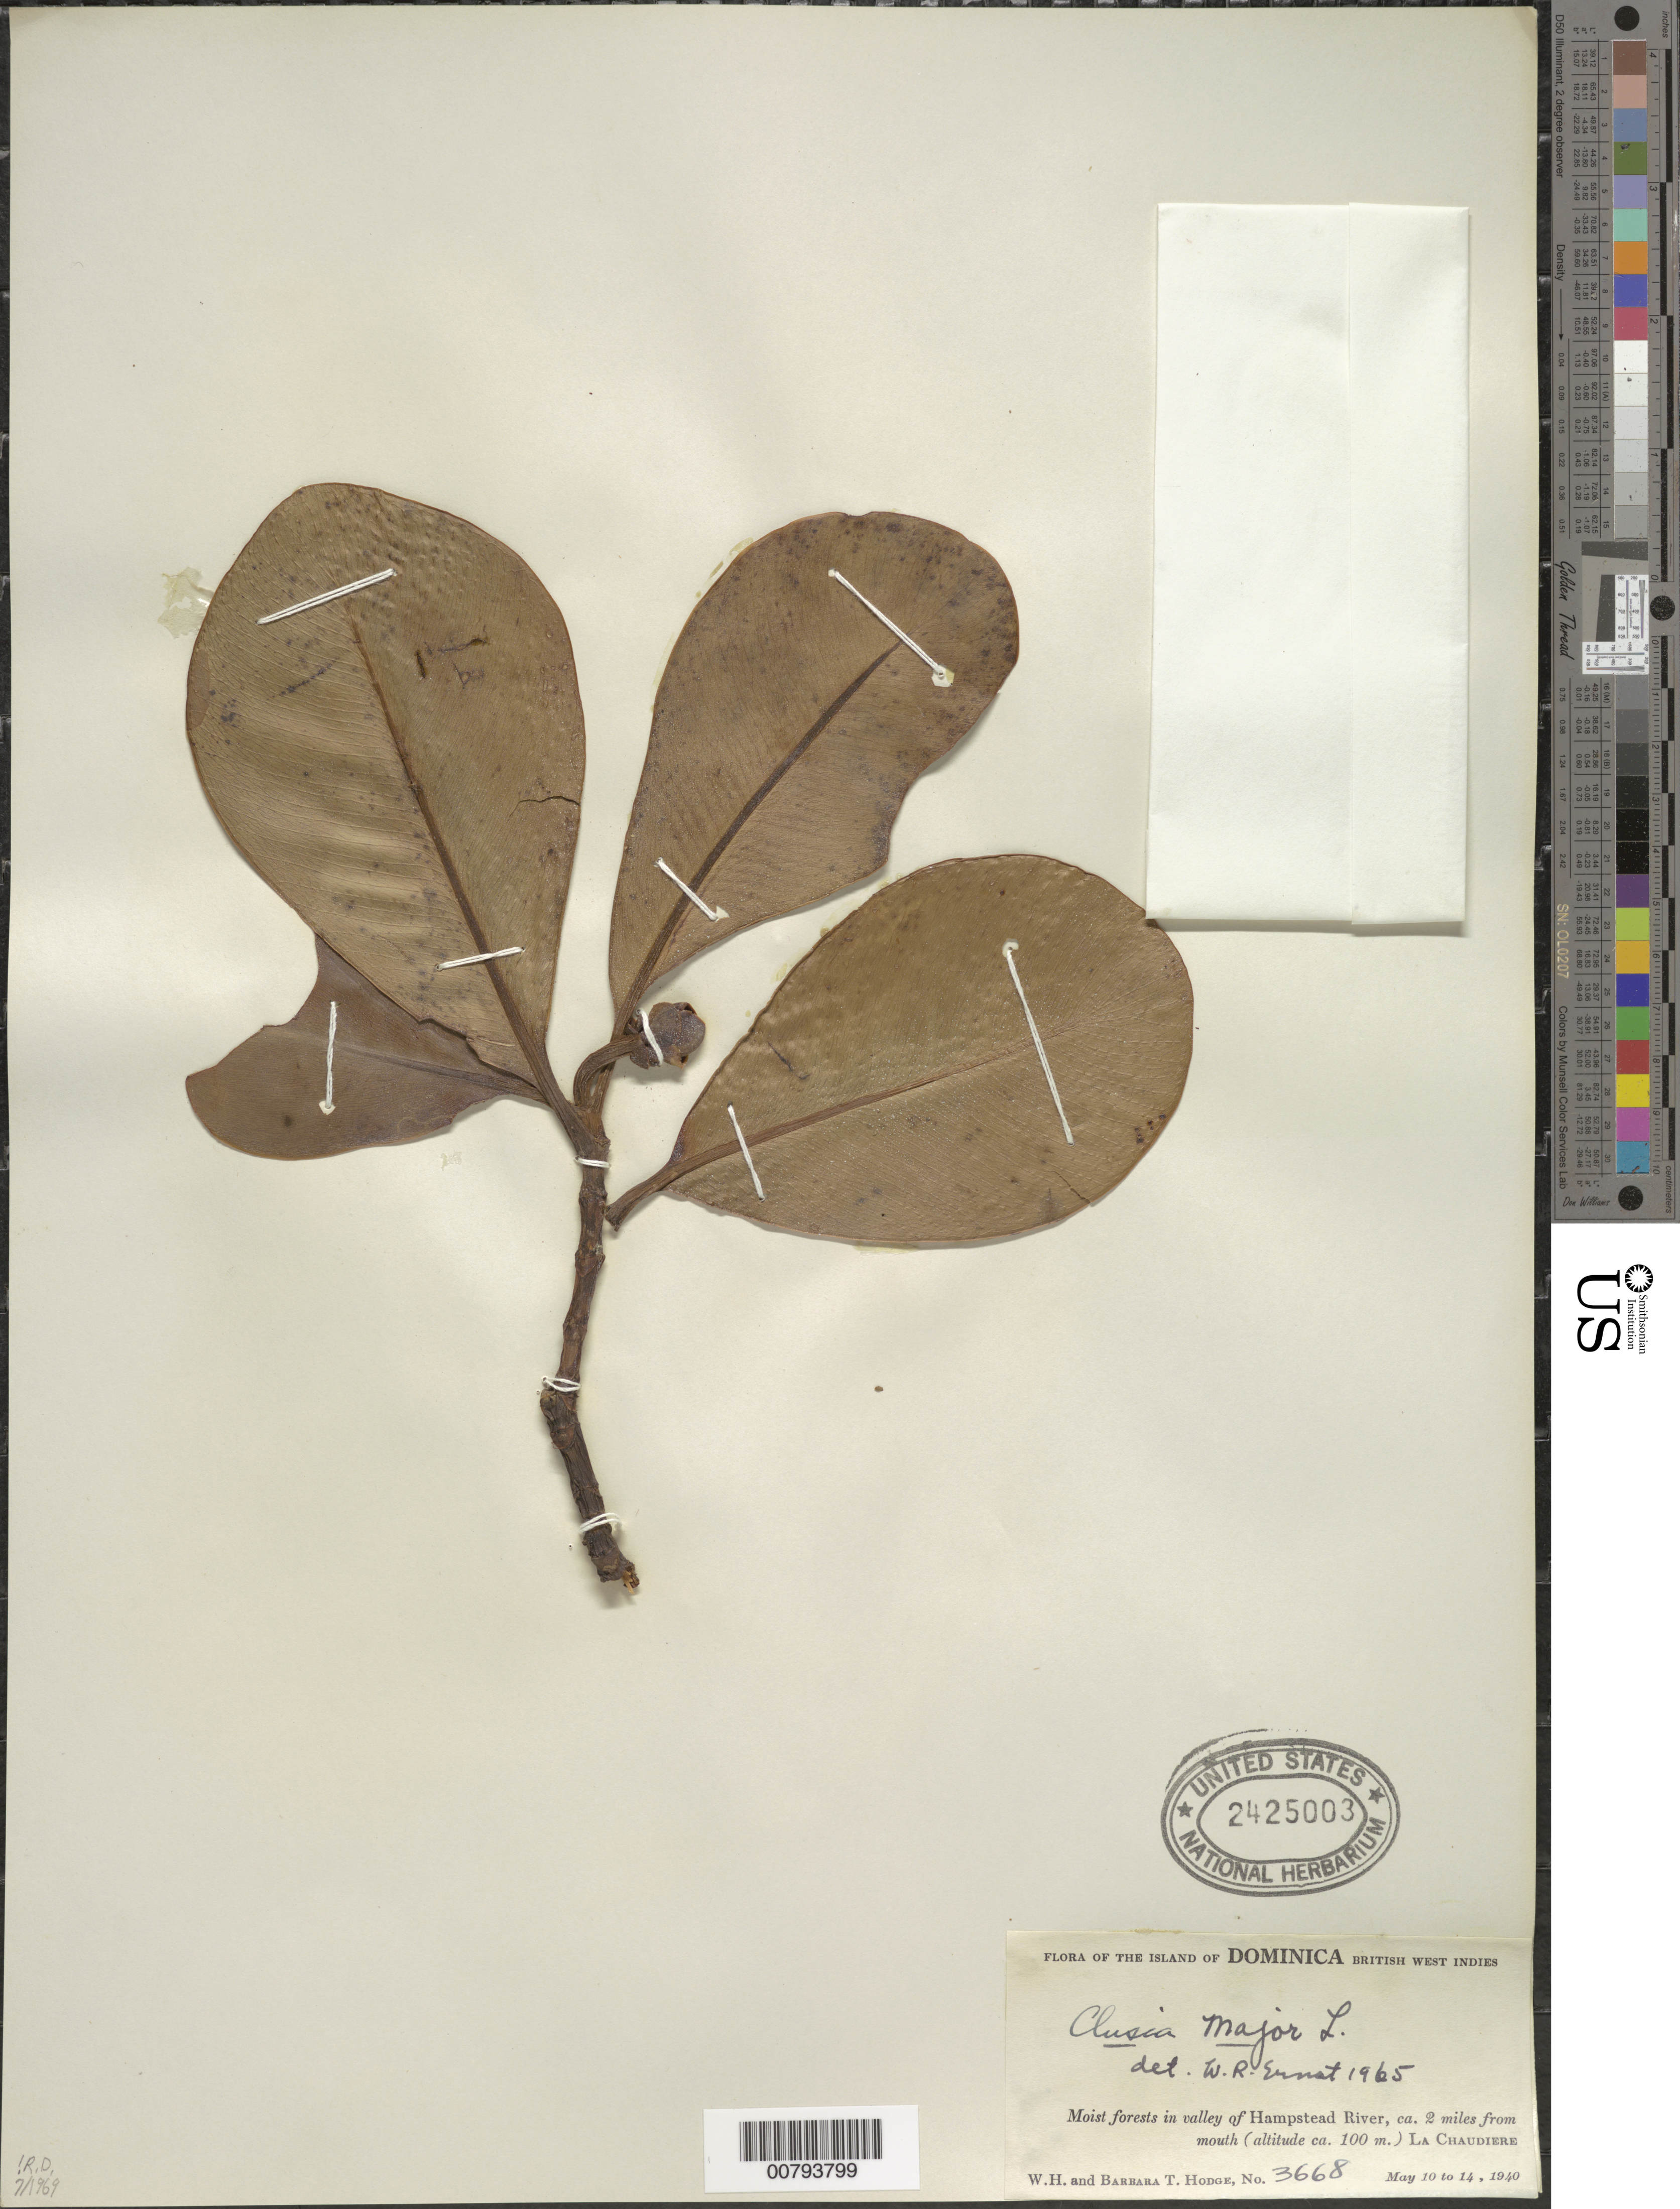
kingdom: Plantae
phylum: Tracheophyta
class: Magnoliopsida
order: Malpighiales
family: Clusiaceae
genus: Clusia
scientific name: Clusia major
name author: L.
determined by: Ernst, W. R., (US), NMNH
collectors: W. Hodge & B. Hodge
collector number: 3668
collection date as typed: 10 May 1940 to 14 May 1940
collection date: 1940-05-10/1940-05-14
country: Dominica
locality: La Chaudiere. Valley of Hampstead River, ca. 2 miles from mouth.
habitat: Moist forests in valley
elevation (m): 100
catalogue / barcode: US 2425003